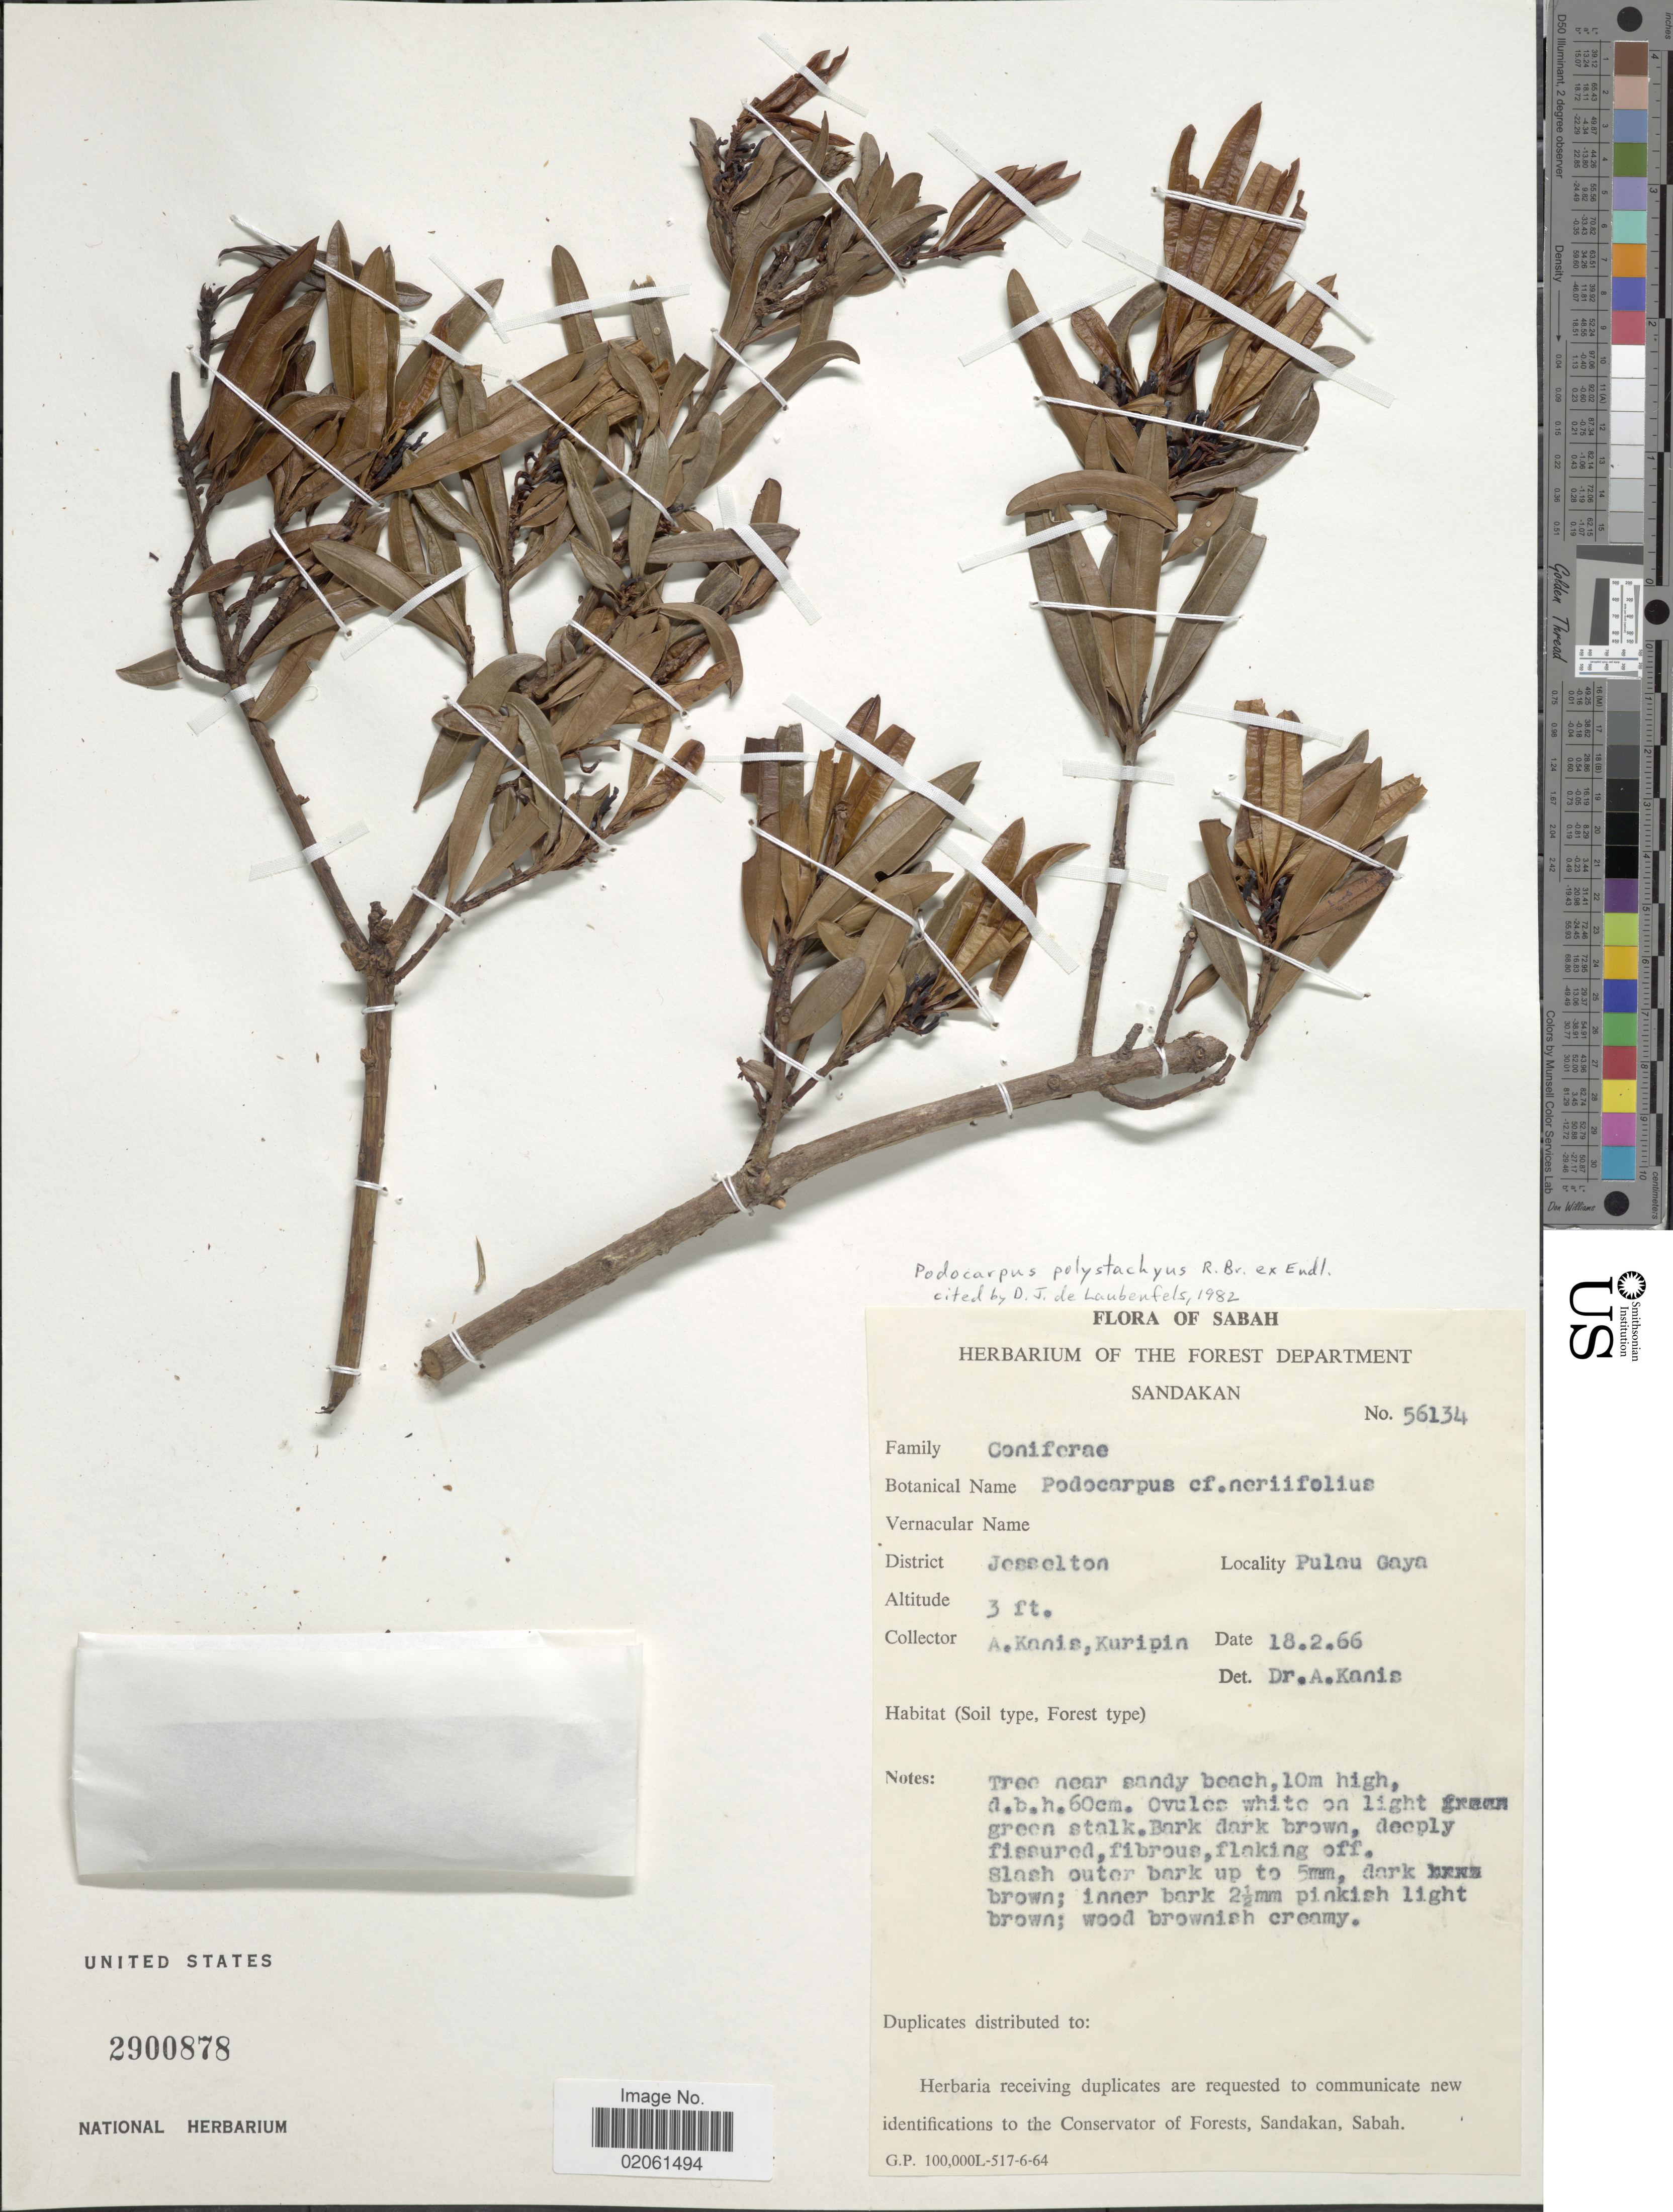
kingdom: Plantae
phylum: Tracheophyta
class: Pinopsida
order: Pinales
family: Podocarpaceae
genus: Podocarpus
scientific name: Podocarpus polystachyus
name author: R. Br. ex Endl.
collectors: A. Kanis & Kuripin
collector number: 56134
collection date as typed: Transcribed d/m/y: 18/2/66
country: Malaysia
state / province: Sabah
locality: Sabah. District Jesselton [interpreted] Pulau Gaya.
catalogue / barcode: US 2900878